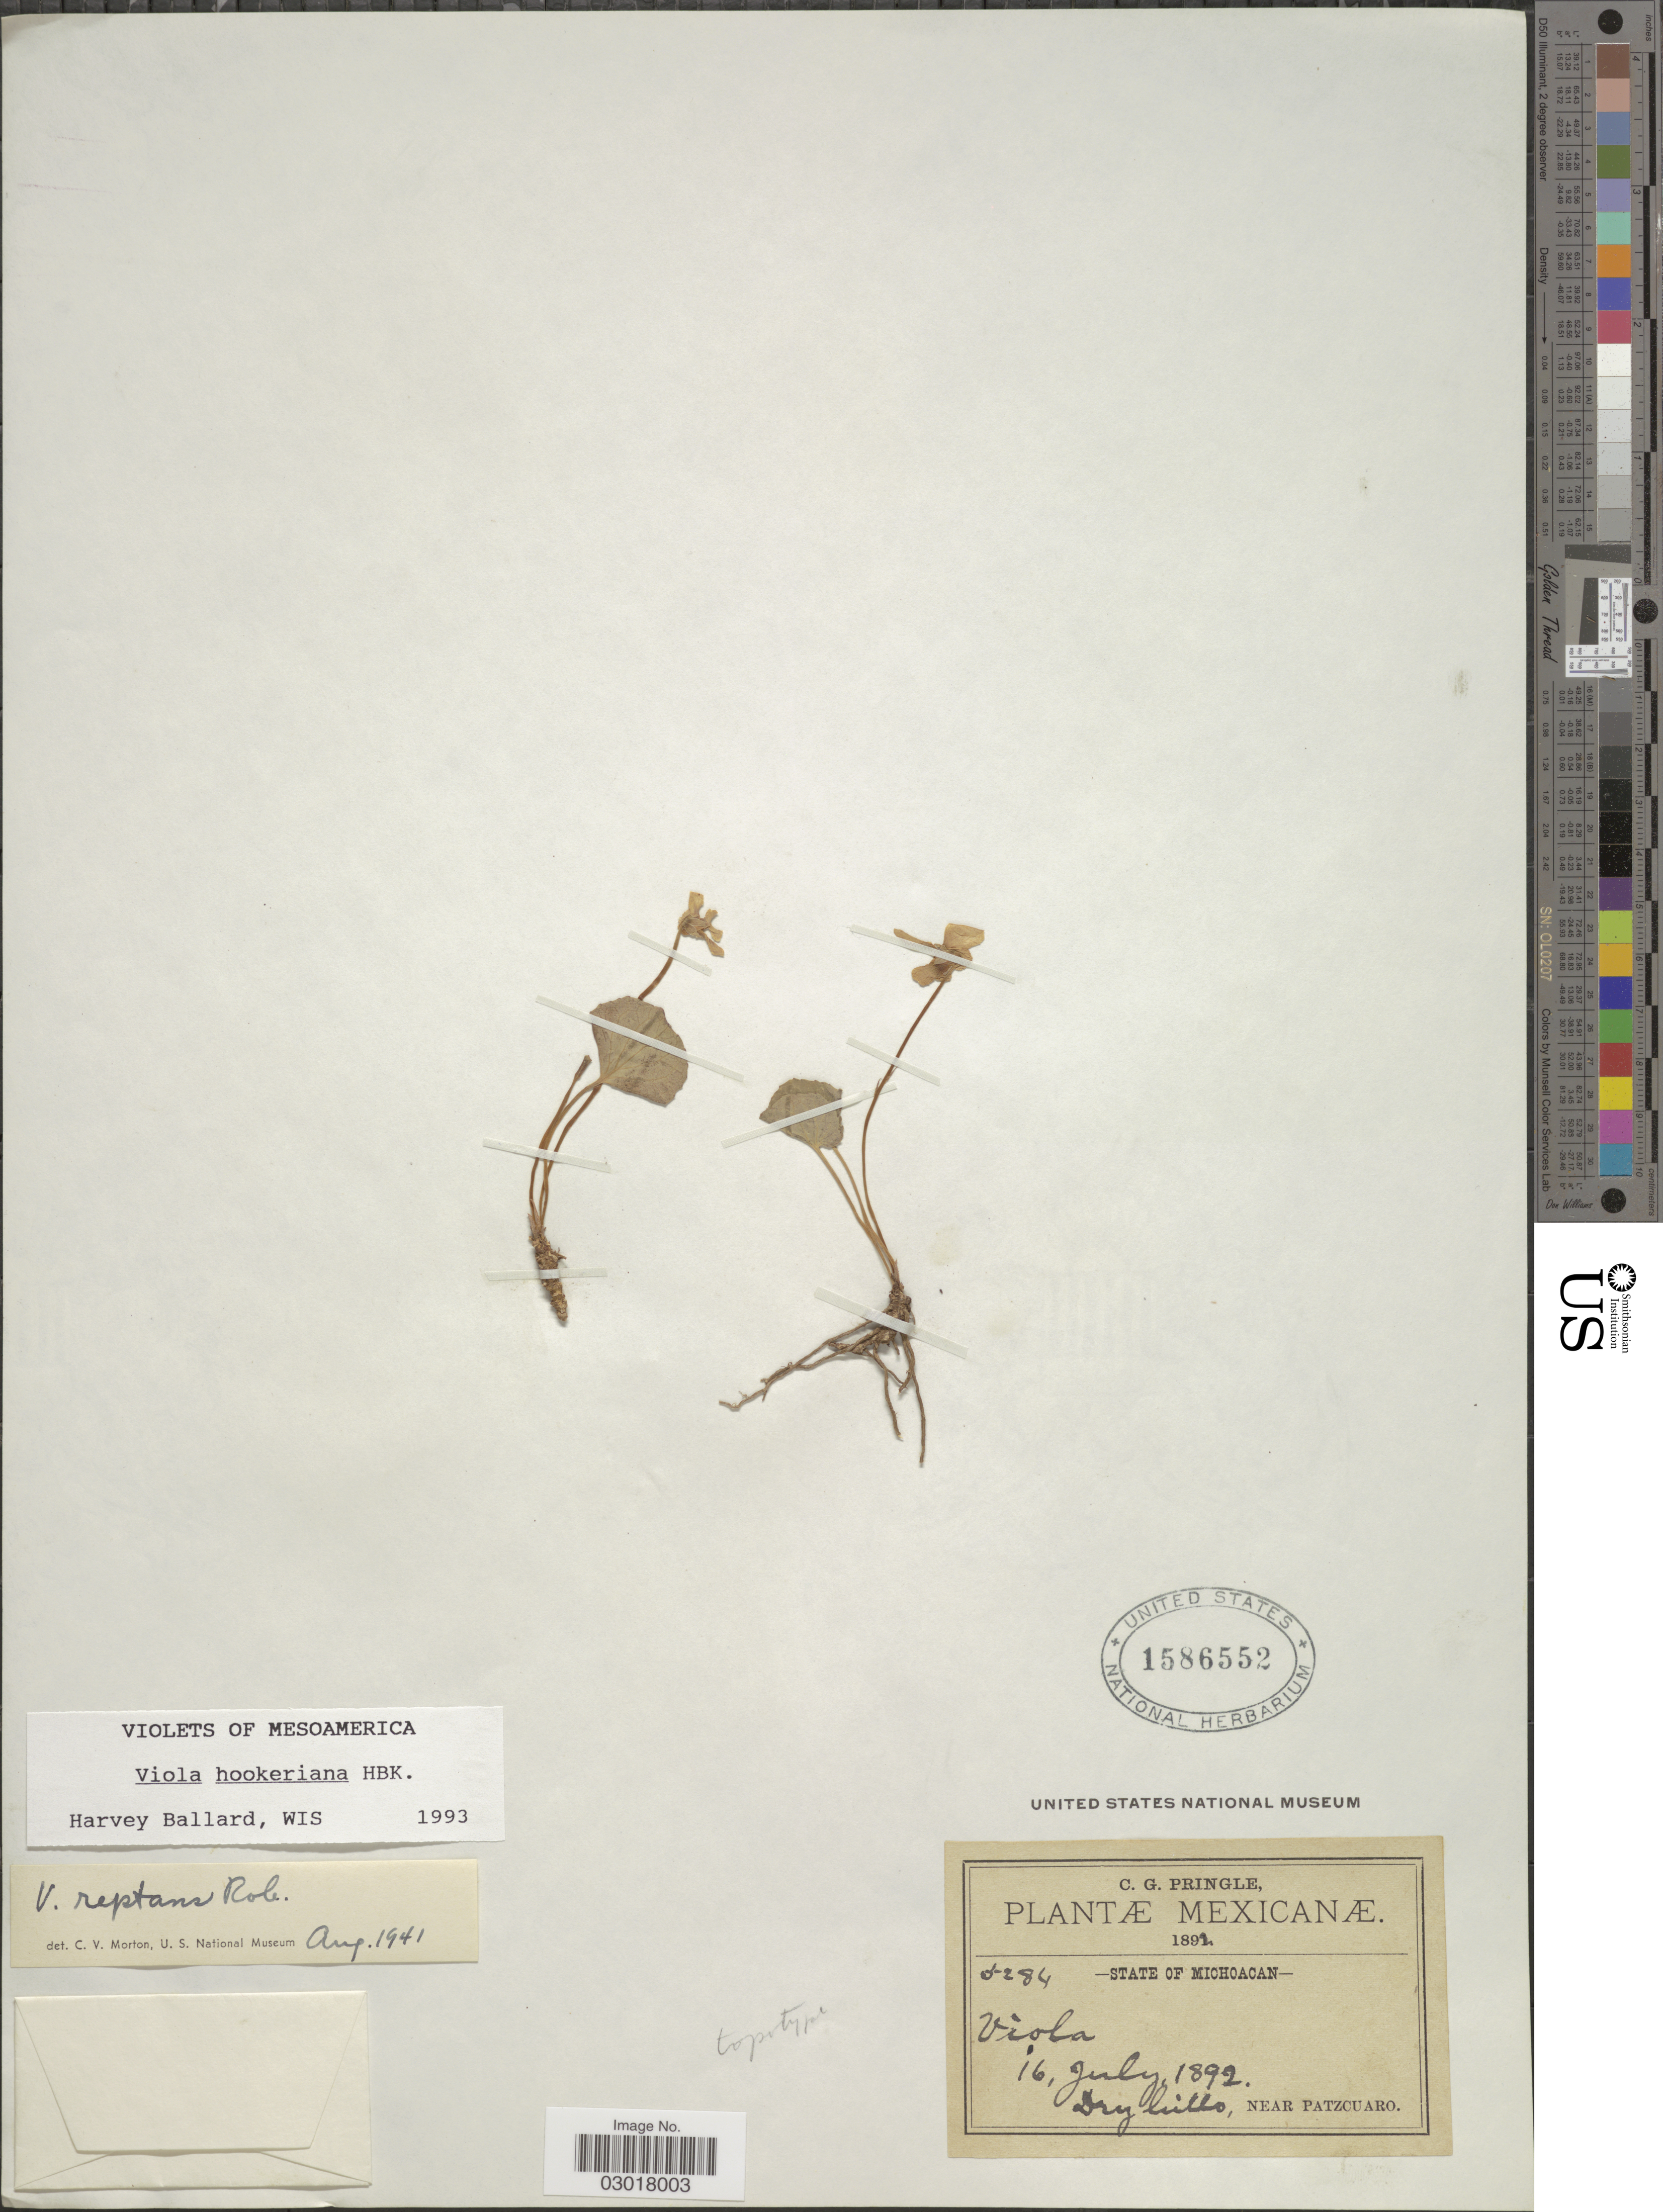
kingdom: Plantae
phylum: Tracheophyta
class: Magnoliopsida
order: Malpighiales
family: Violaceae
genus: Viola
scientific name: Viola hookeriana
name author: Kunth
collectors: C. G. Pringle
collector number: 5284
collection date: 1892-07-16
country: Mexico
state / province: Michoacán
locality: Near Patzcuaro.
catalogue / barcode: US 1586552